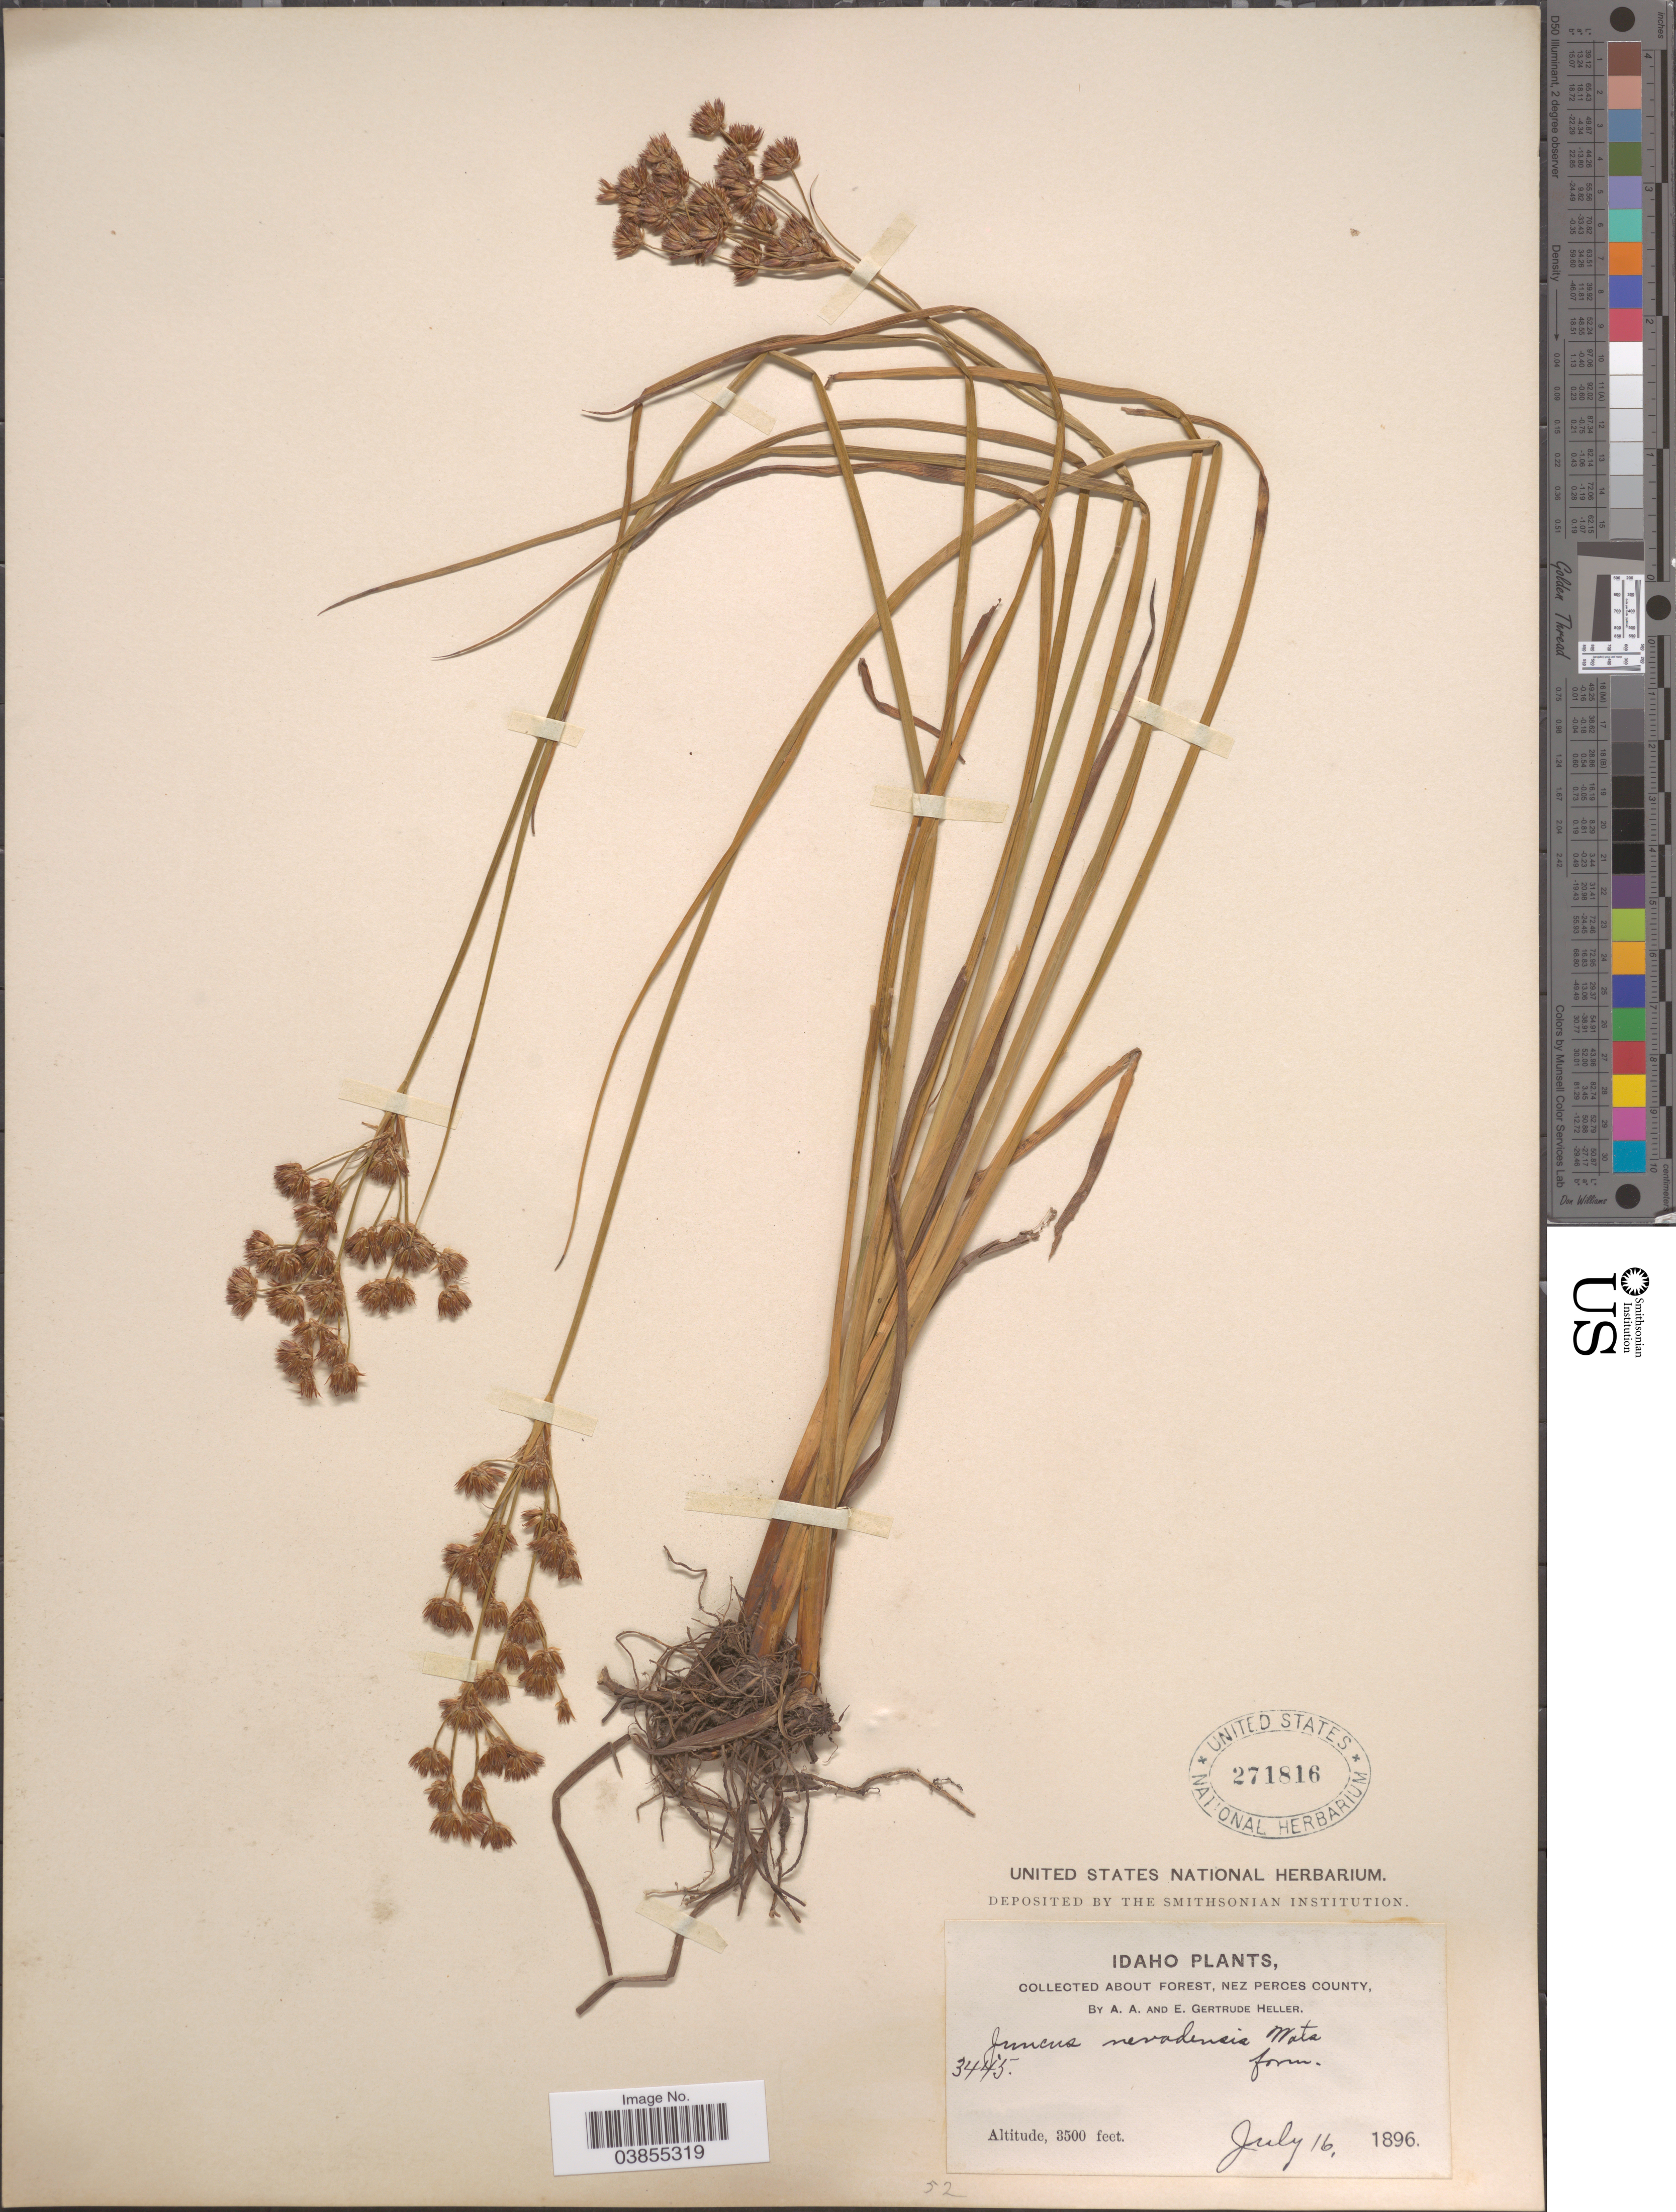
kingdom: Plantae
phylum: Tracheophyta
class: Liliopsida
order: Poales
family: Juncaceae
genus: Juncus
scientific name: Juncus nevadensis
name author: S. Watson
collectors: A. A. Heller & E. G. Heller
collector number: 3445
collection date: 1896-07-16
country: United States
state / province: Idaho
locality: About Forest, Nez Perces County.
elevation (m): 1067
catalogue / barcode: US 271816